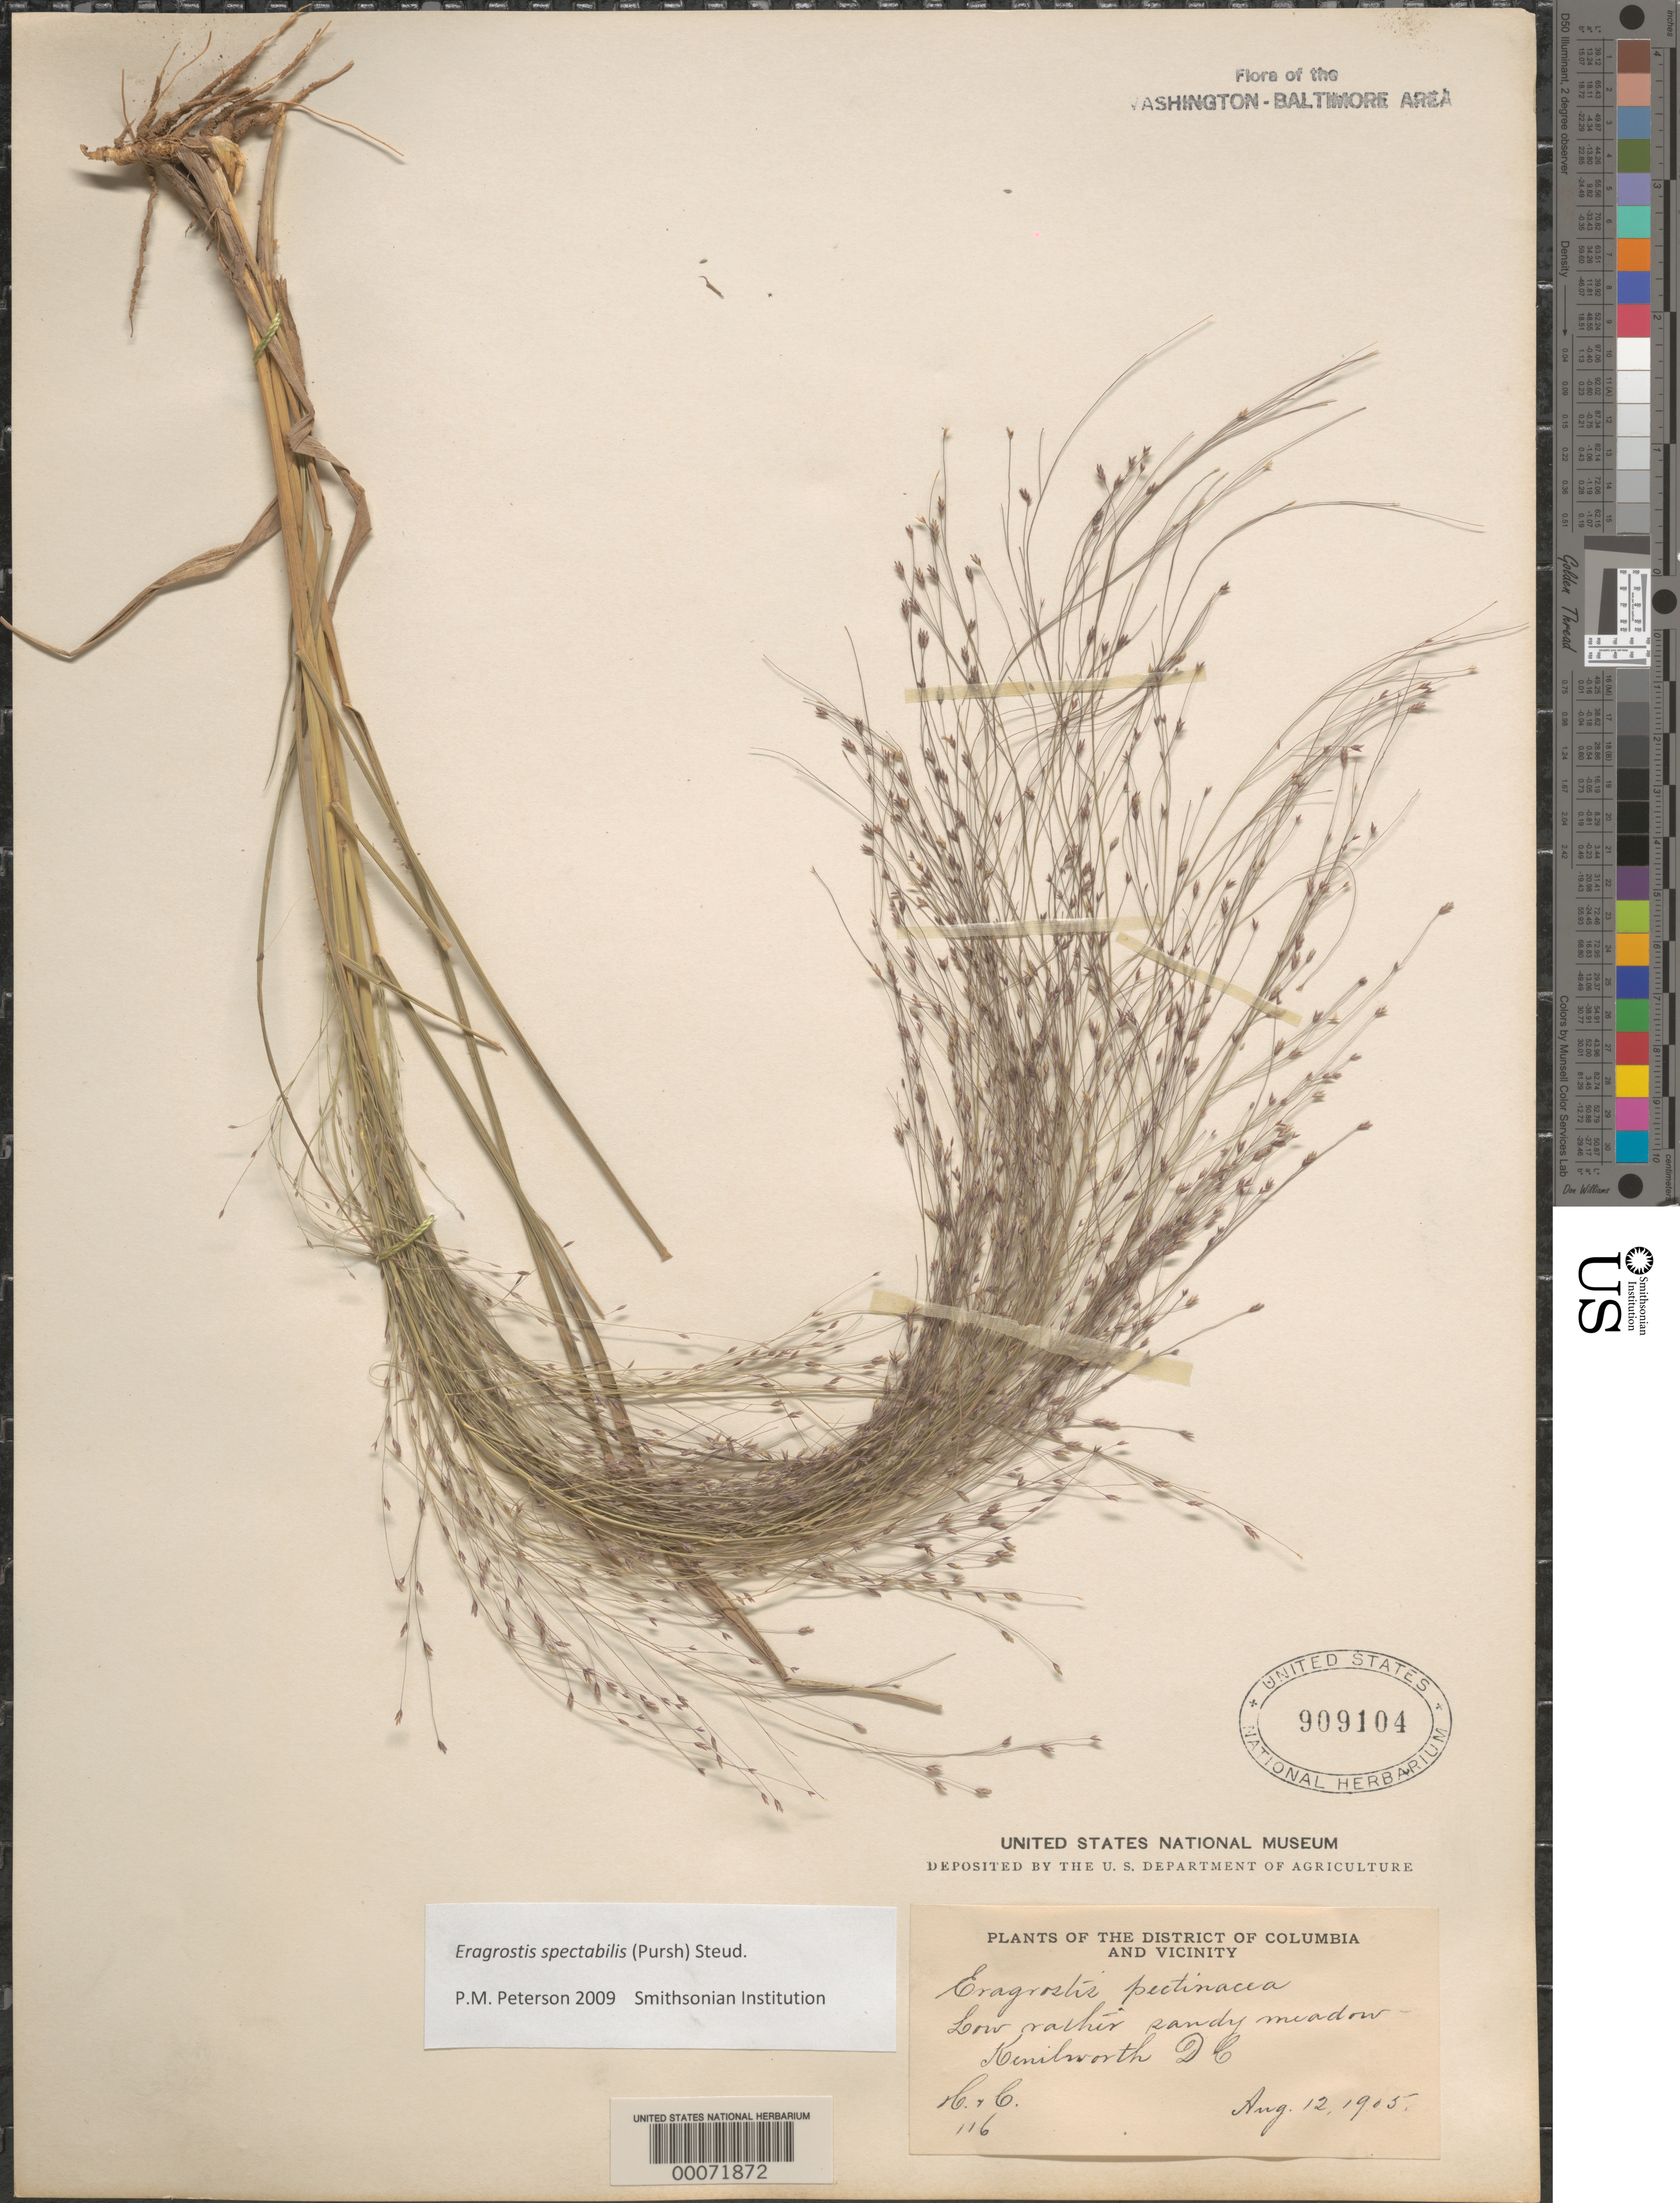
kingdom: Plantae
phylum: Tracheophyta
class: Liliopsida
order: Poales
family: Poaceae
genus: Eragrostis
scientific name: Eragrostis spectabilis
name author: (Pursh) Steud.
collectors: A. Hichcock & A. Chase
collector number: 116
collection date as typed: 12 Aug 1905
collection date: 1905-08-12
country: United States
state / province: District of Columbia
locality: Kenilworth, DC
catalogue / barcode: US 909104